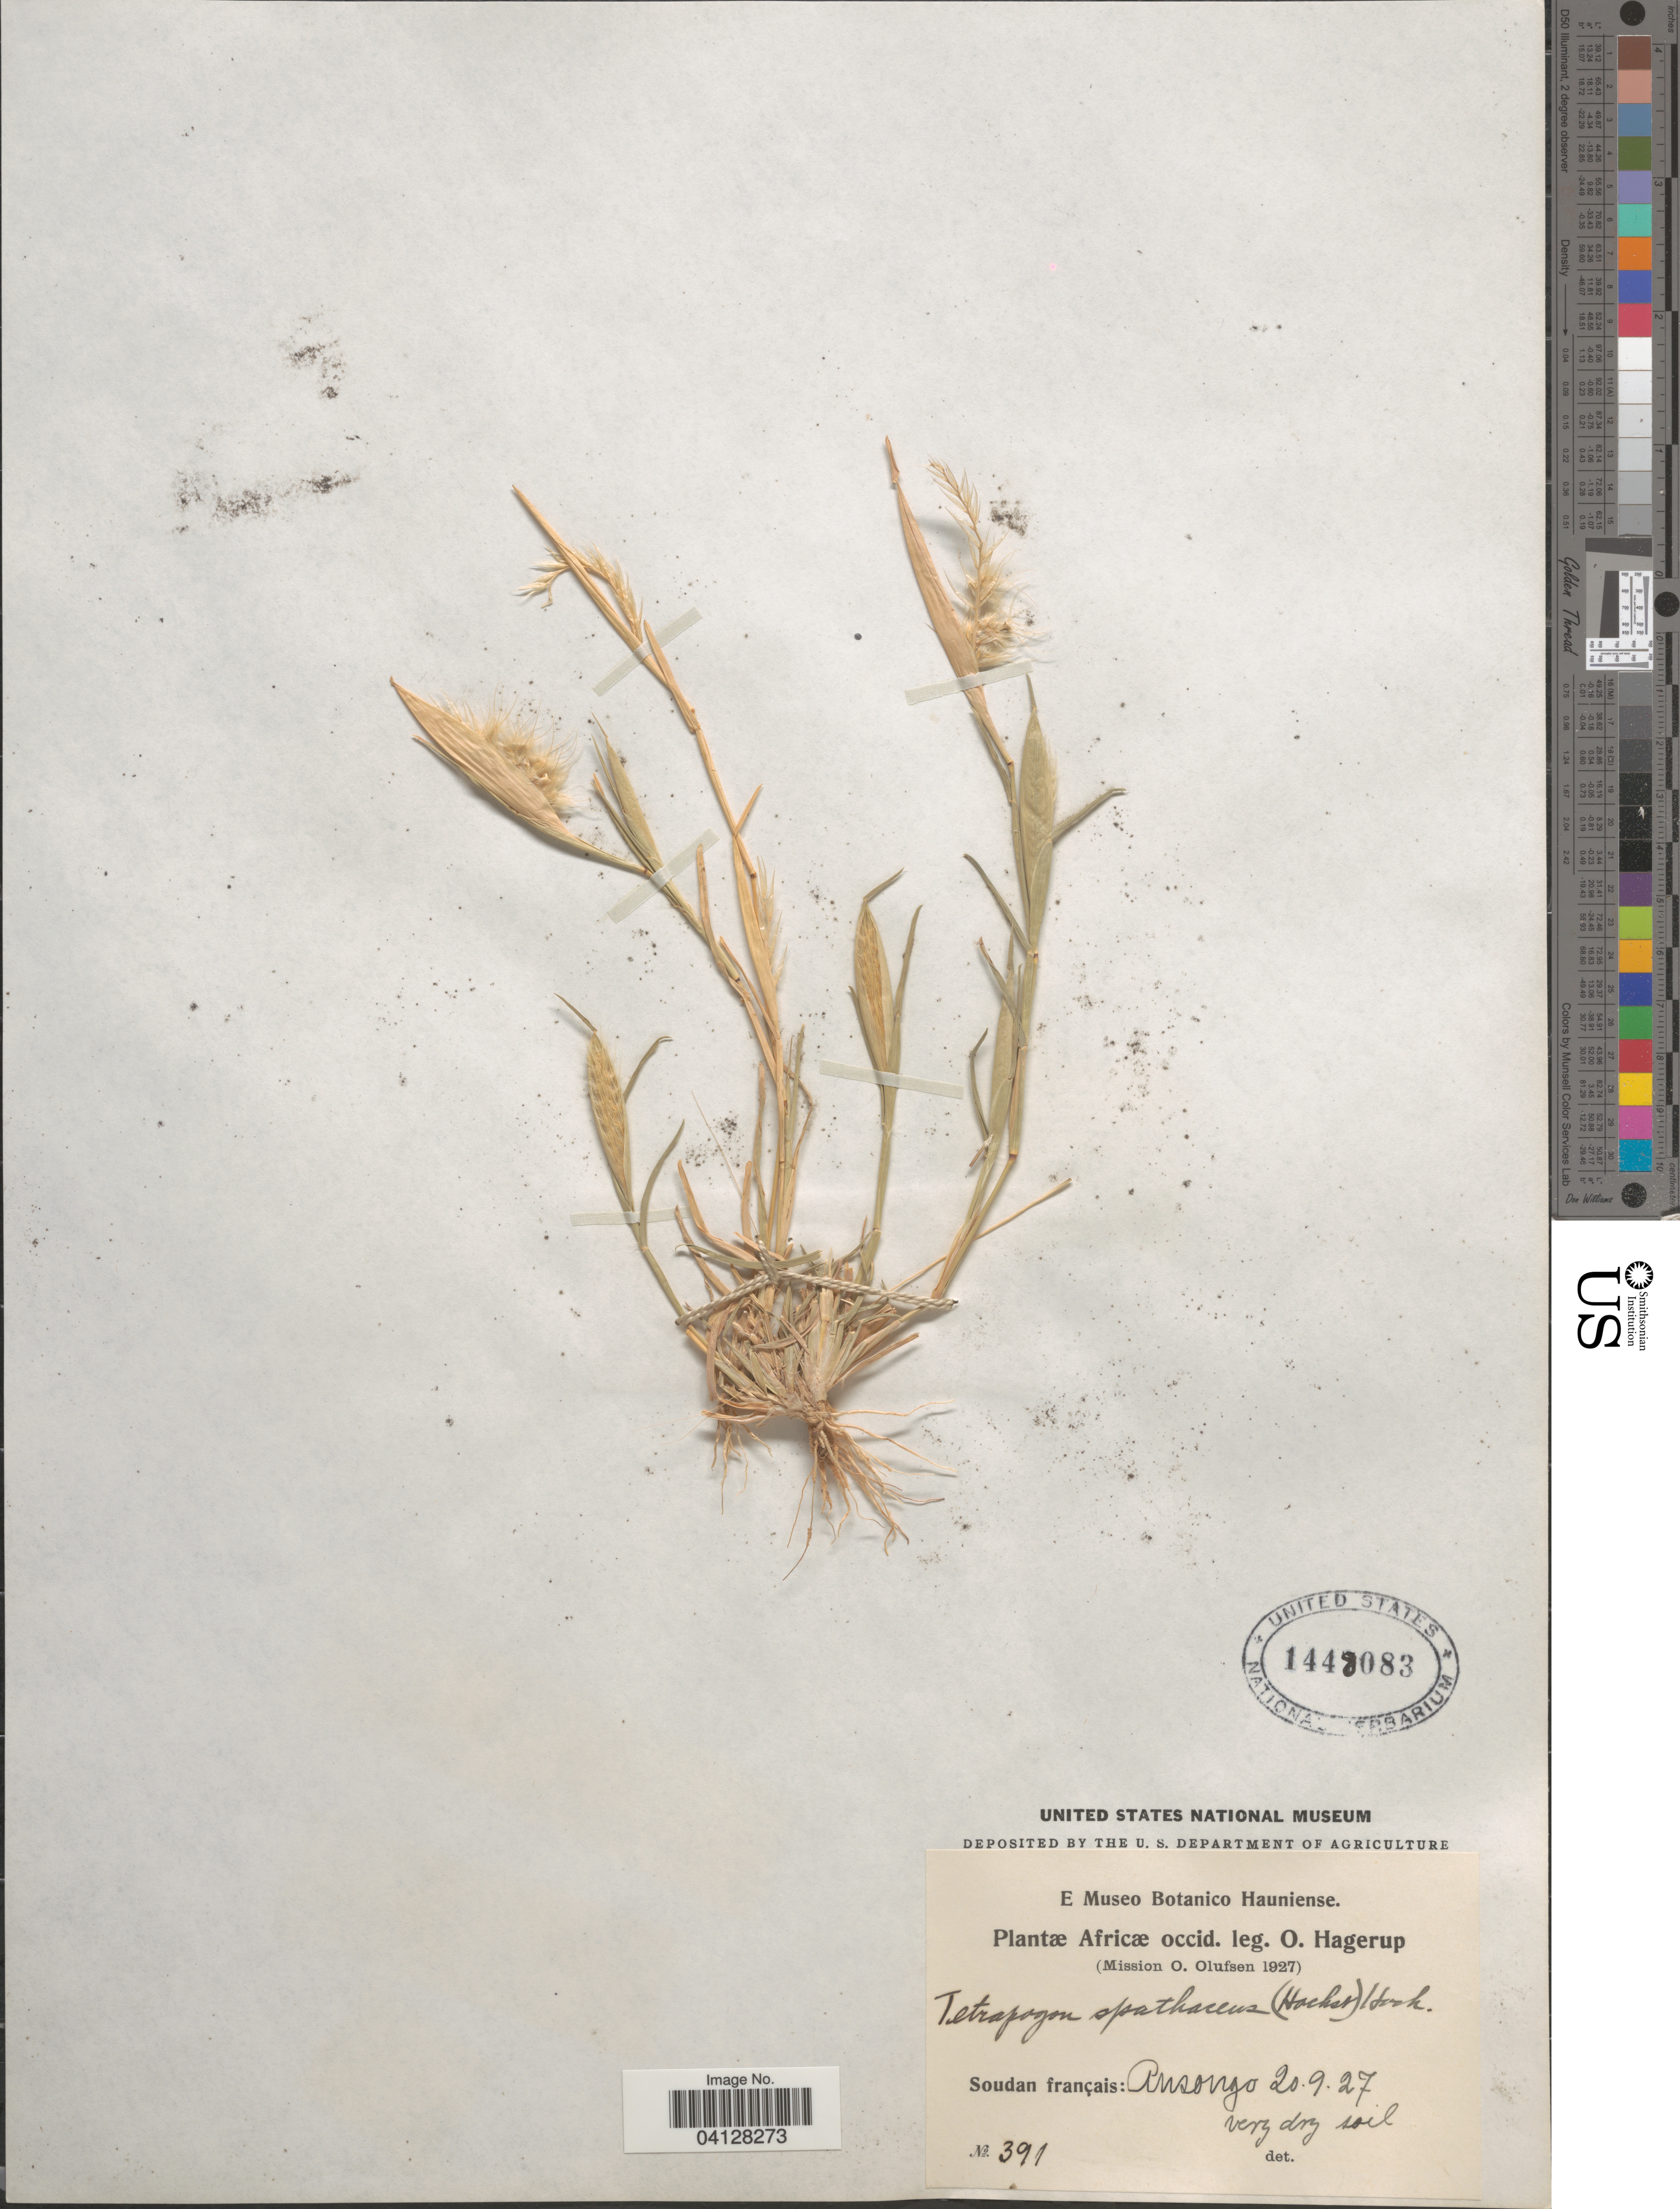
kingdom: Plantae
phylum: Tracheophyta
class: Liliopsida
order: Poales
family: Poaceae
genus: Tetrapogon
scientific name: Tetrapogon spathaceus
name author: (Hochst. ex Steud.) Hack. ex Durand & Schinz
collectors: O. Hagerup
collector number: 391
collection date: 1927-09-20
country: Sudan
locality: Africæ occid. (Mission O. Olufsen 1927). Soudan français: Ansongo.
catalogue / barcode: US 1448083